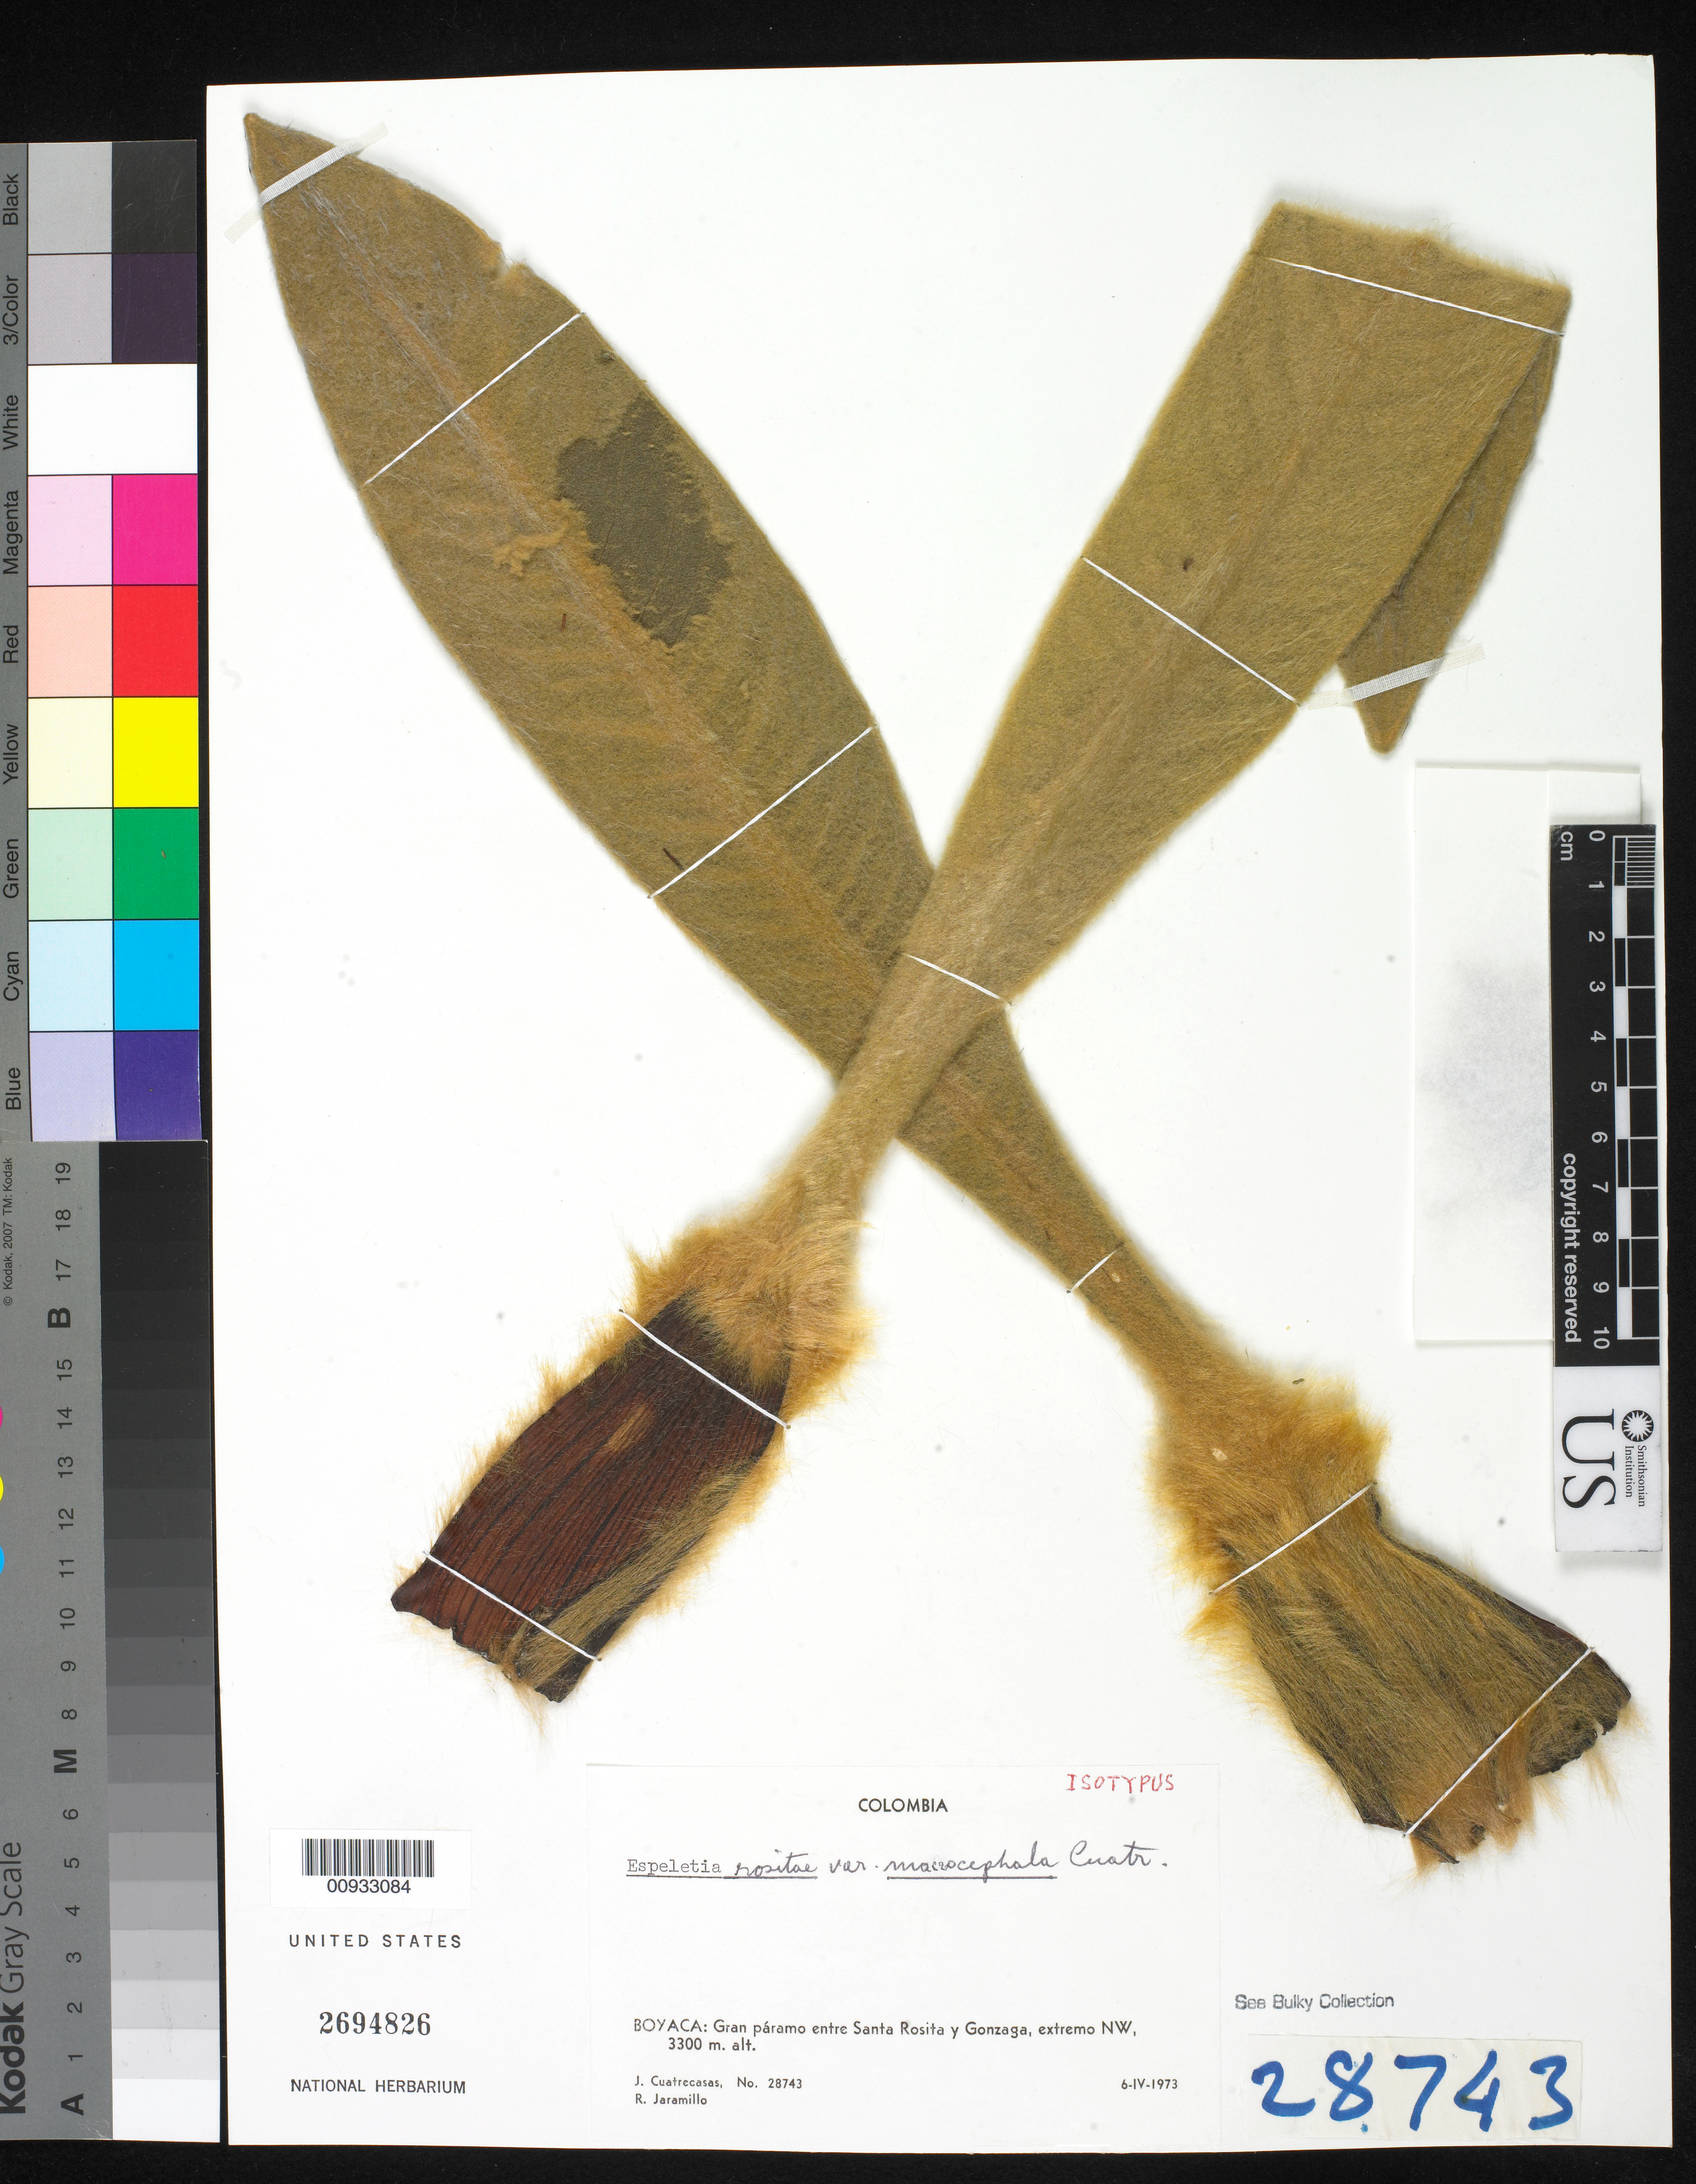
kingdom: Plantae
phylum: Tracheophyta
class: Magnoliopsida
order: Asterales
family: Asteraceae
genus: Espeletia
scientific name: Espeletia rositae var. macrocephala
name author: Cuatrec.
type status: Isotype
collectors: J. Cuatrecasas & R. Jaramillo M.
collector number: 28743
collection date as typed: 06 Apr 1973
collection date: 1973-04-06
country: Colombia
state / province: Boyacá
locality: Gran Páramo entre Santa Rosita y Gonzaga, extremo NW. [Great upland between Santa Rosita & Gonzaga, NW end]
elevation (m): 3300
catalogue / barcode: US 2694826